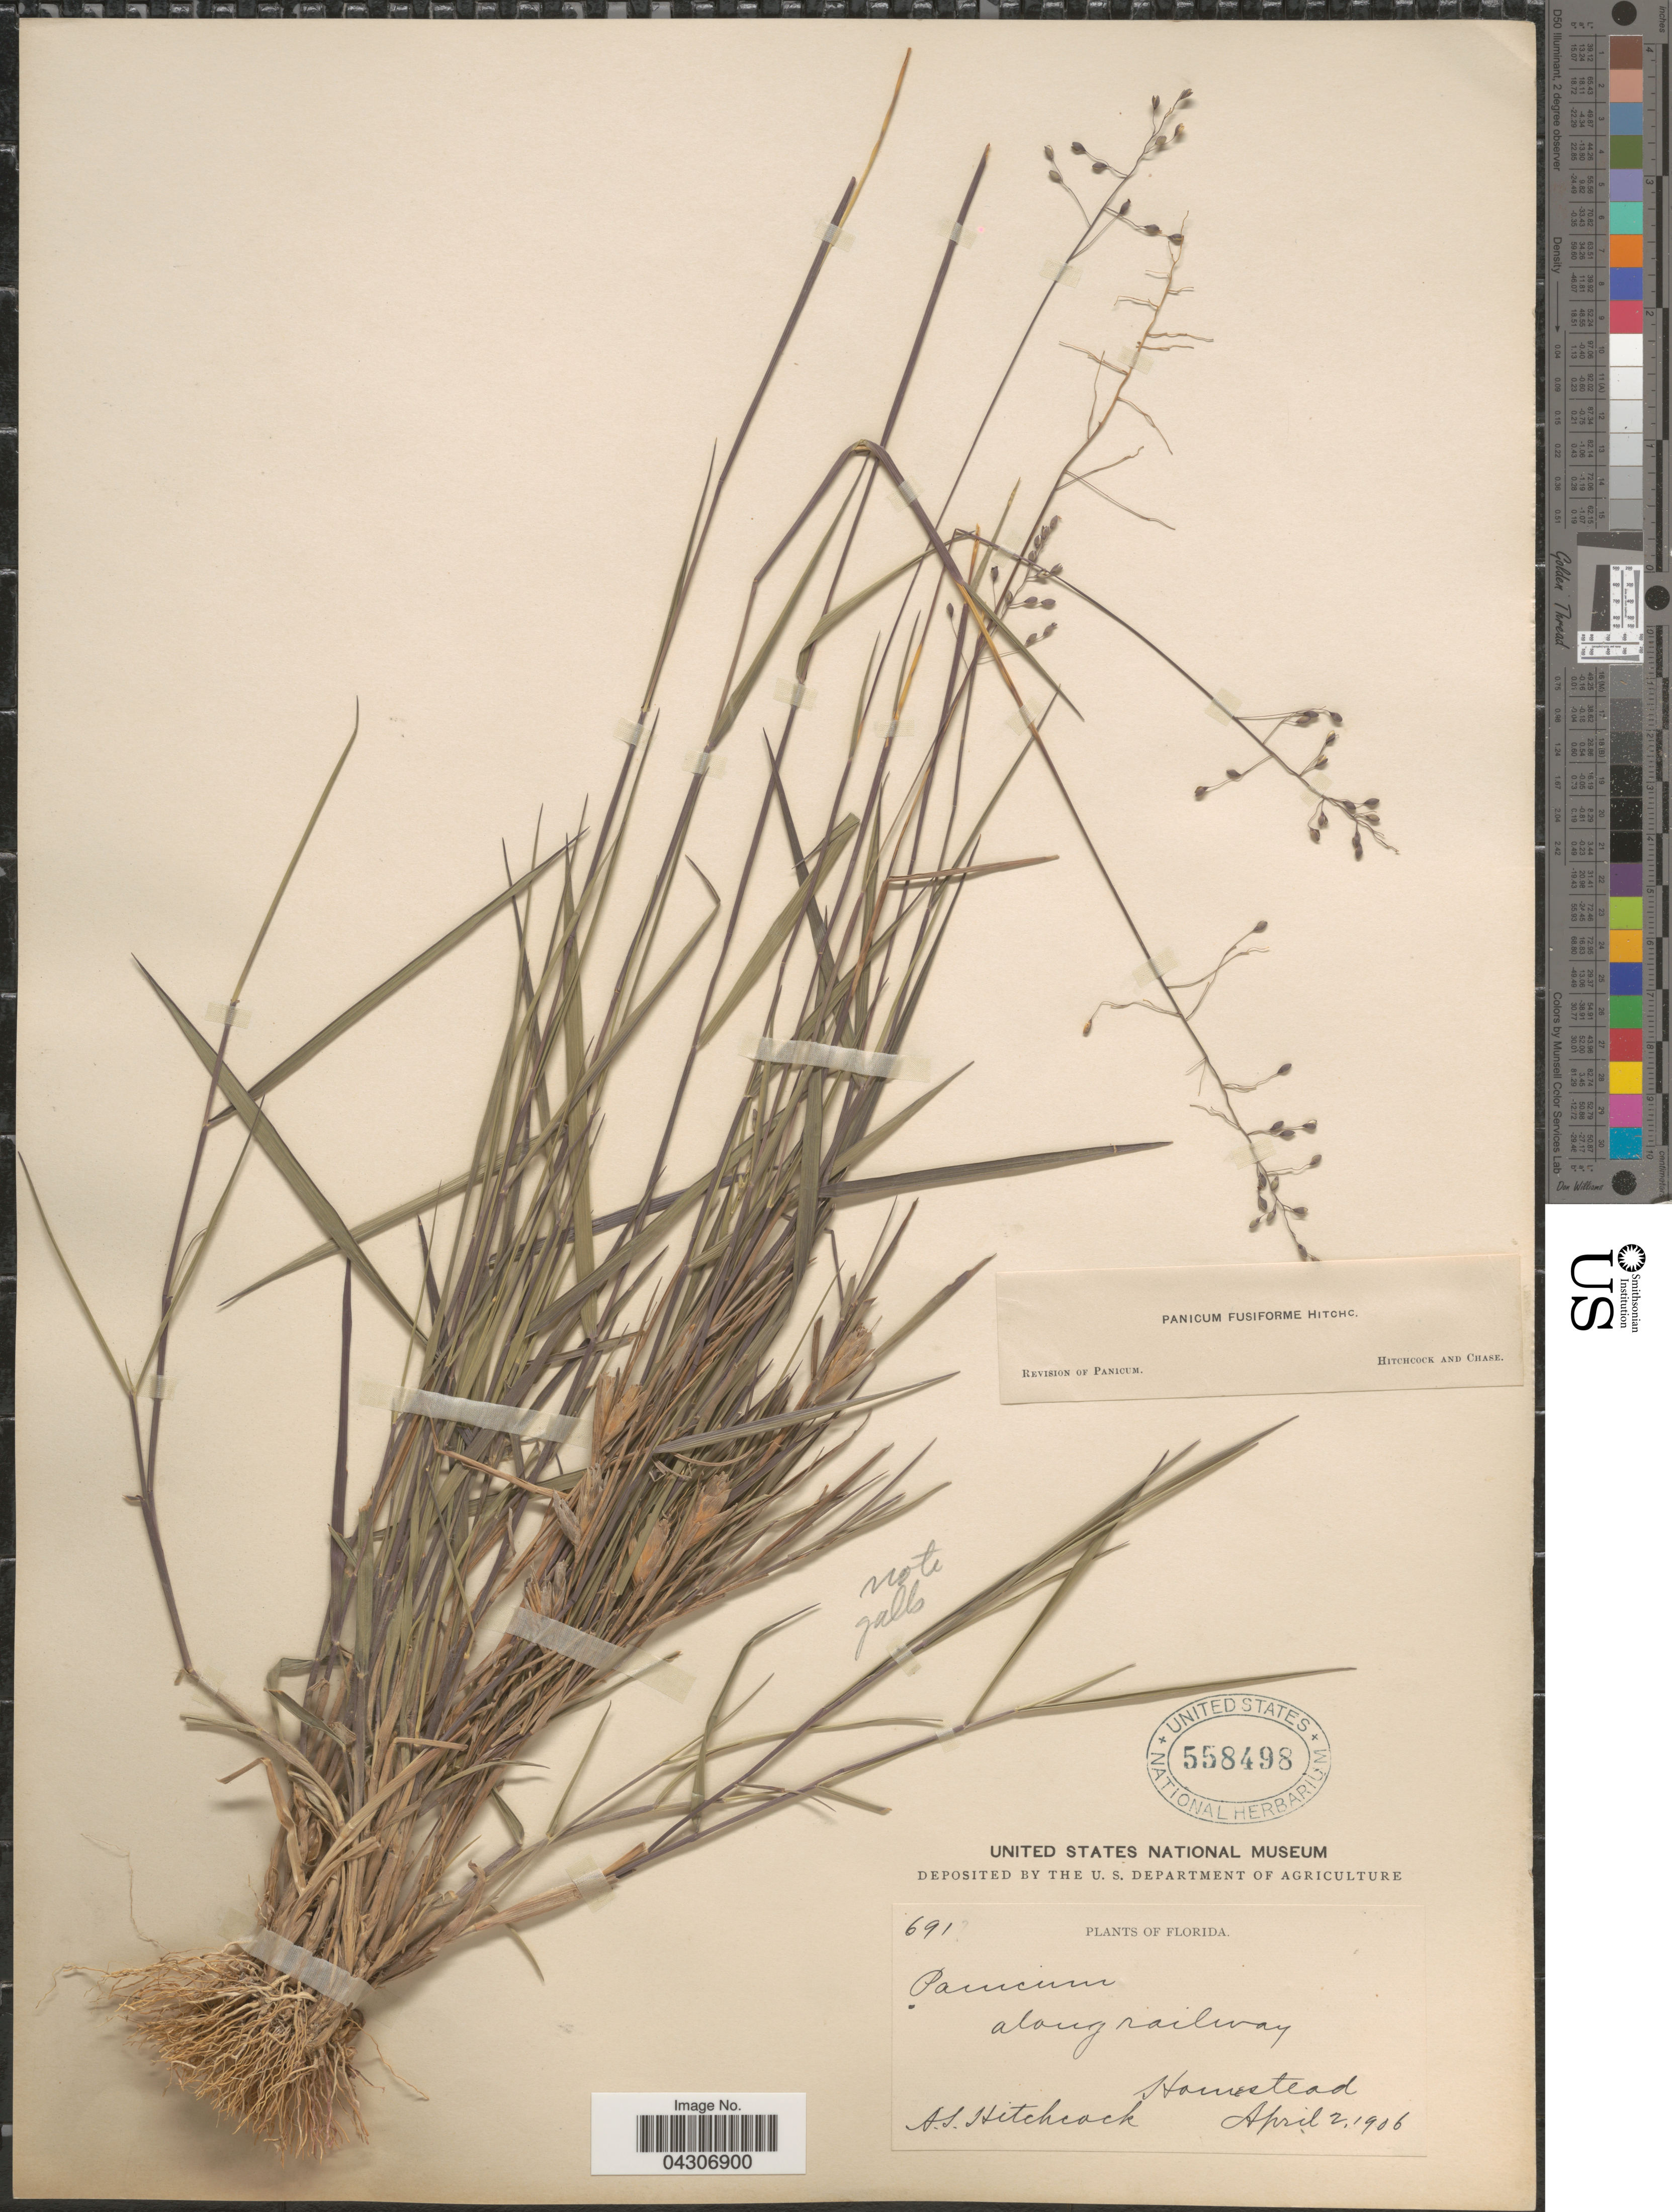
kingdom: Plantae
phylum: Tracheophyta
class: Liliopsida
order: Poales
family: Poaceae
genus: Dichanthelium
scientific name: Dichanthelium aciculare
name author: (Desv. ex Poir.) Gould & C.A. Clark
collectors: A. S. Hitchcock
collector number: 691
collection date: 1906-04-02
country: United States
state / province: Florida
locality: Along railway. Homestead.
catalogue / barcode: US 558498